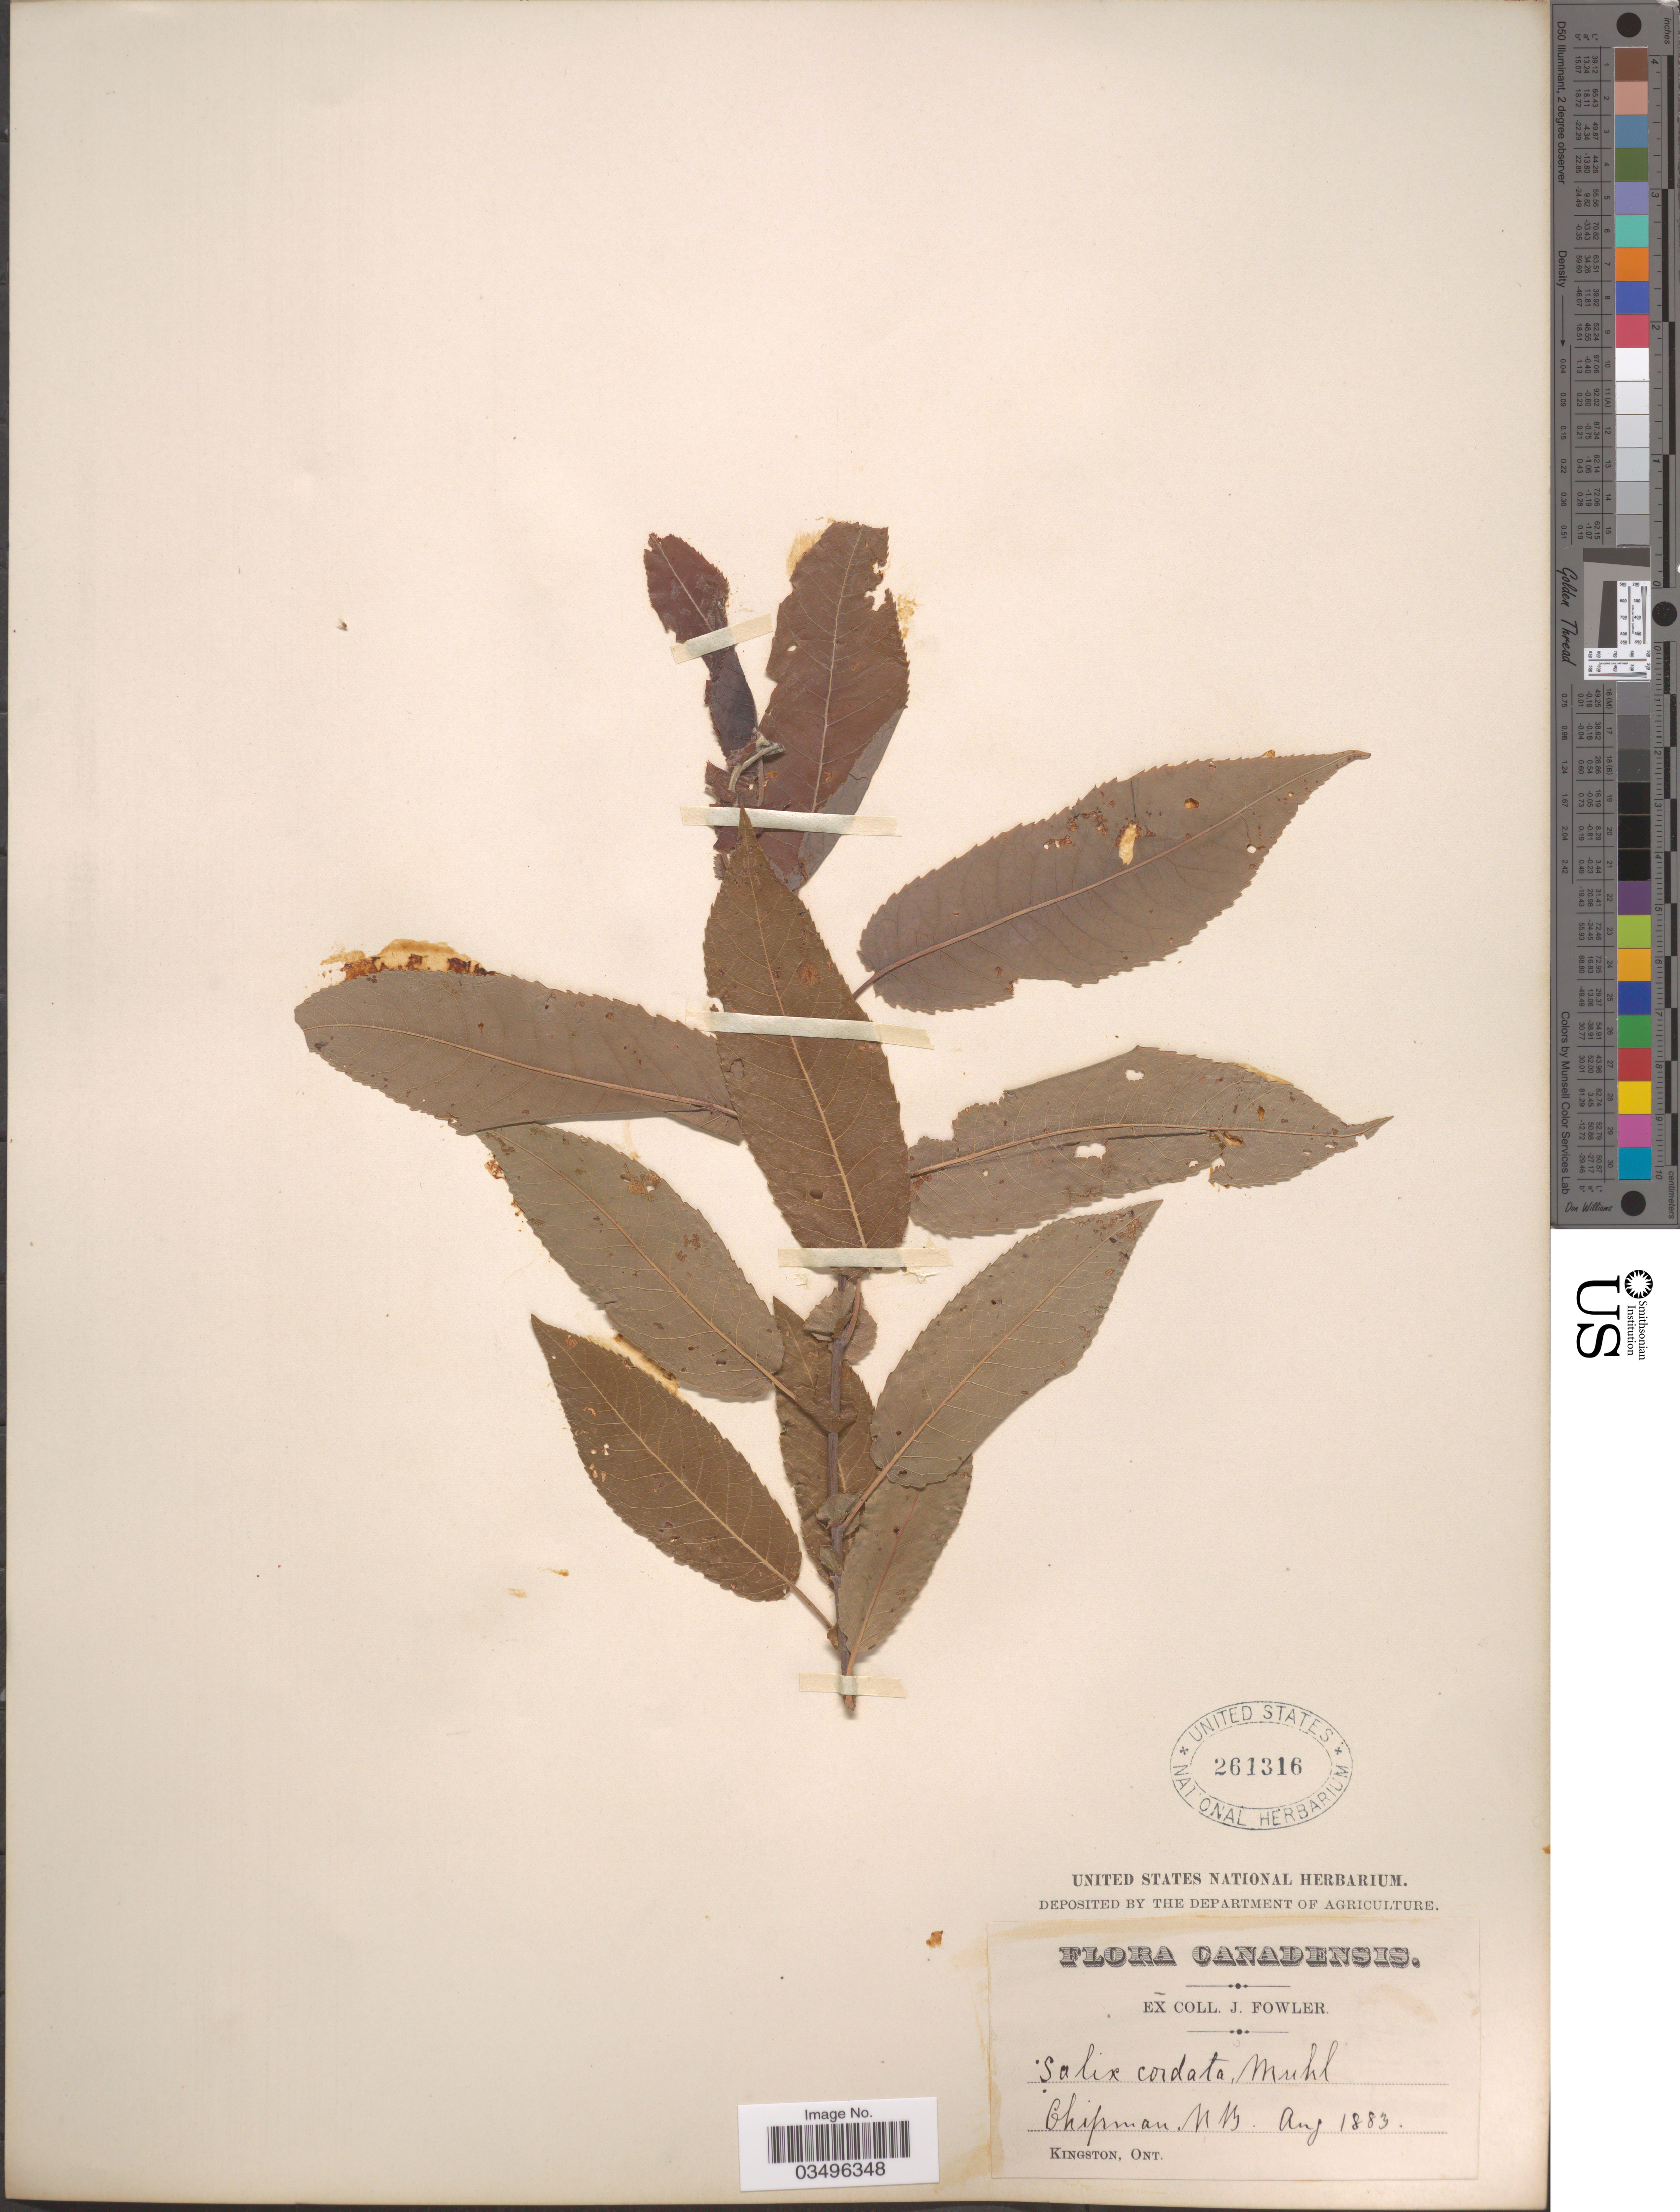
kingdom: Plantae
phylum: Tracheophyta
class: Magnoliopsida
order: Malpighiales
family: Salicaceae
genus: Salix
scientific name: Salix cordata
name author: Michx.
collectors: J. Fowler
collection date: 1883-08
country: Canada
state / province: New Brunswick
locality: Chipman.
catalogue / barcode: US 261316